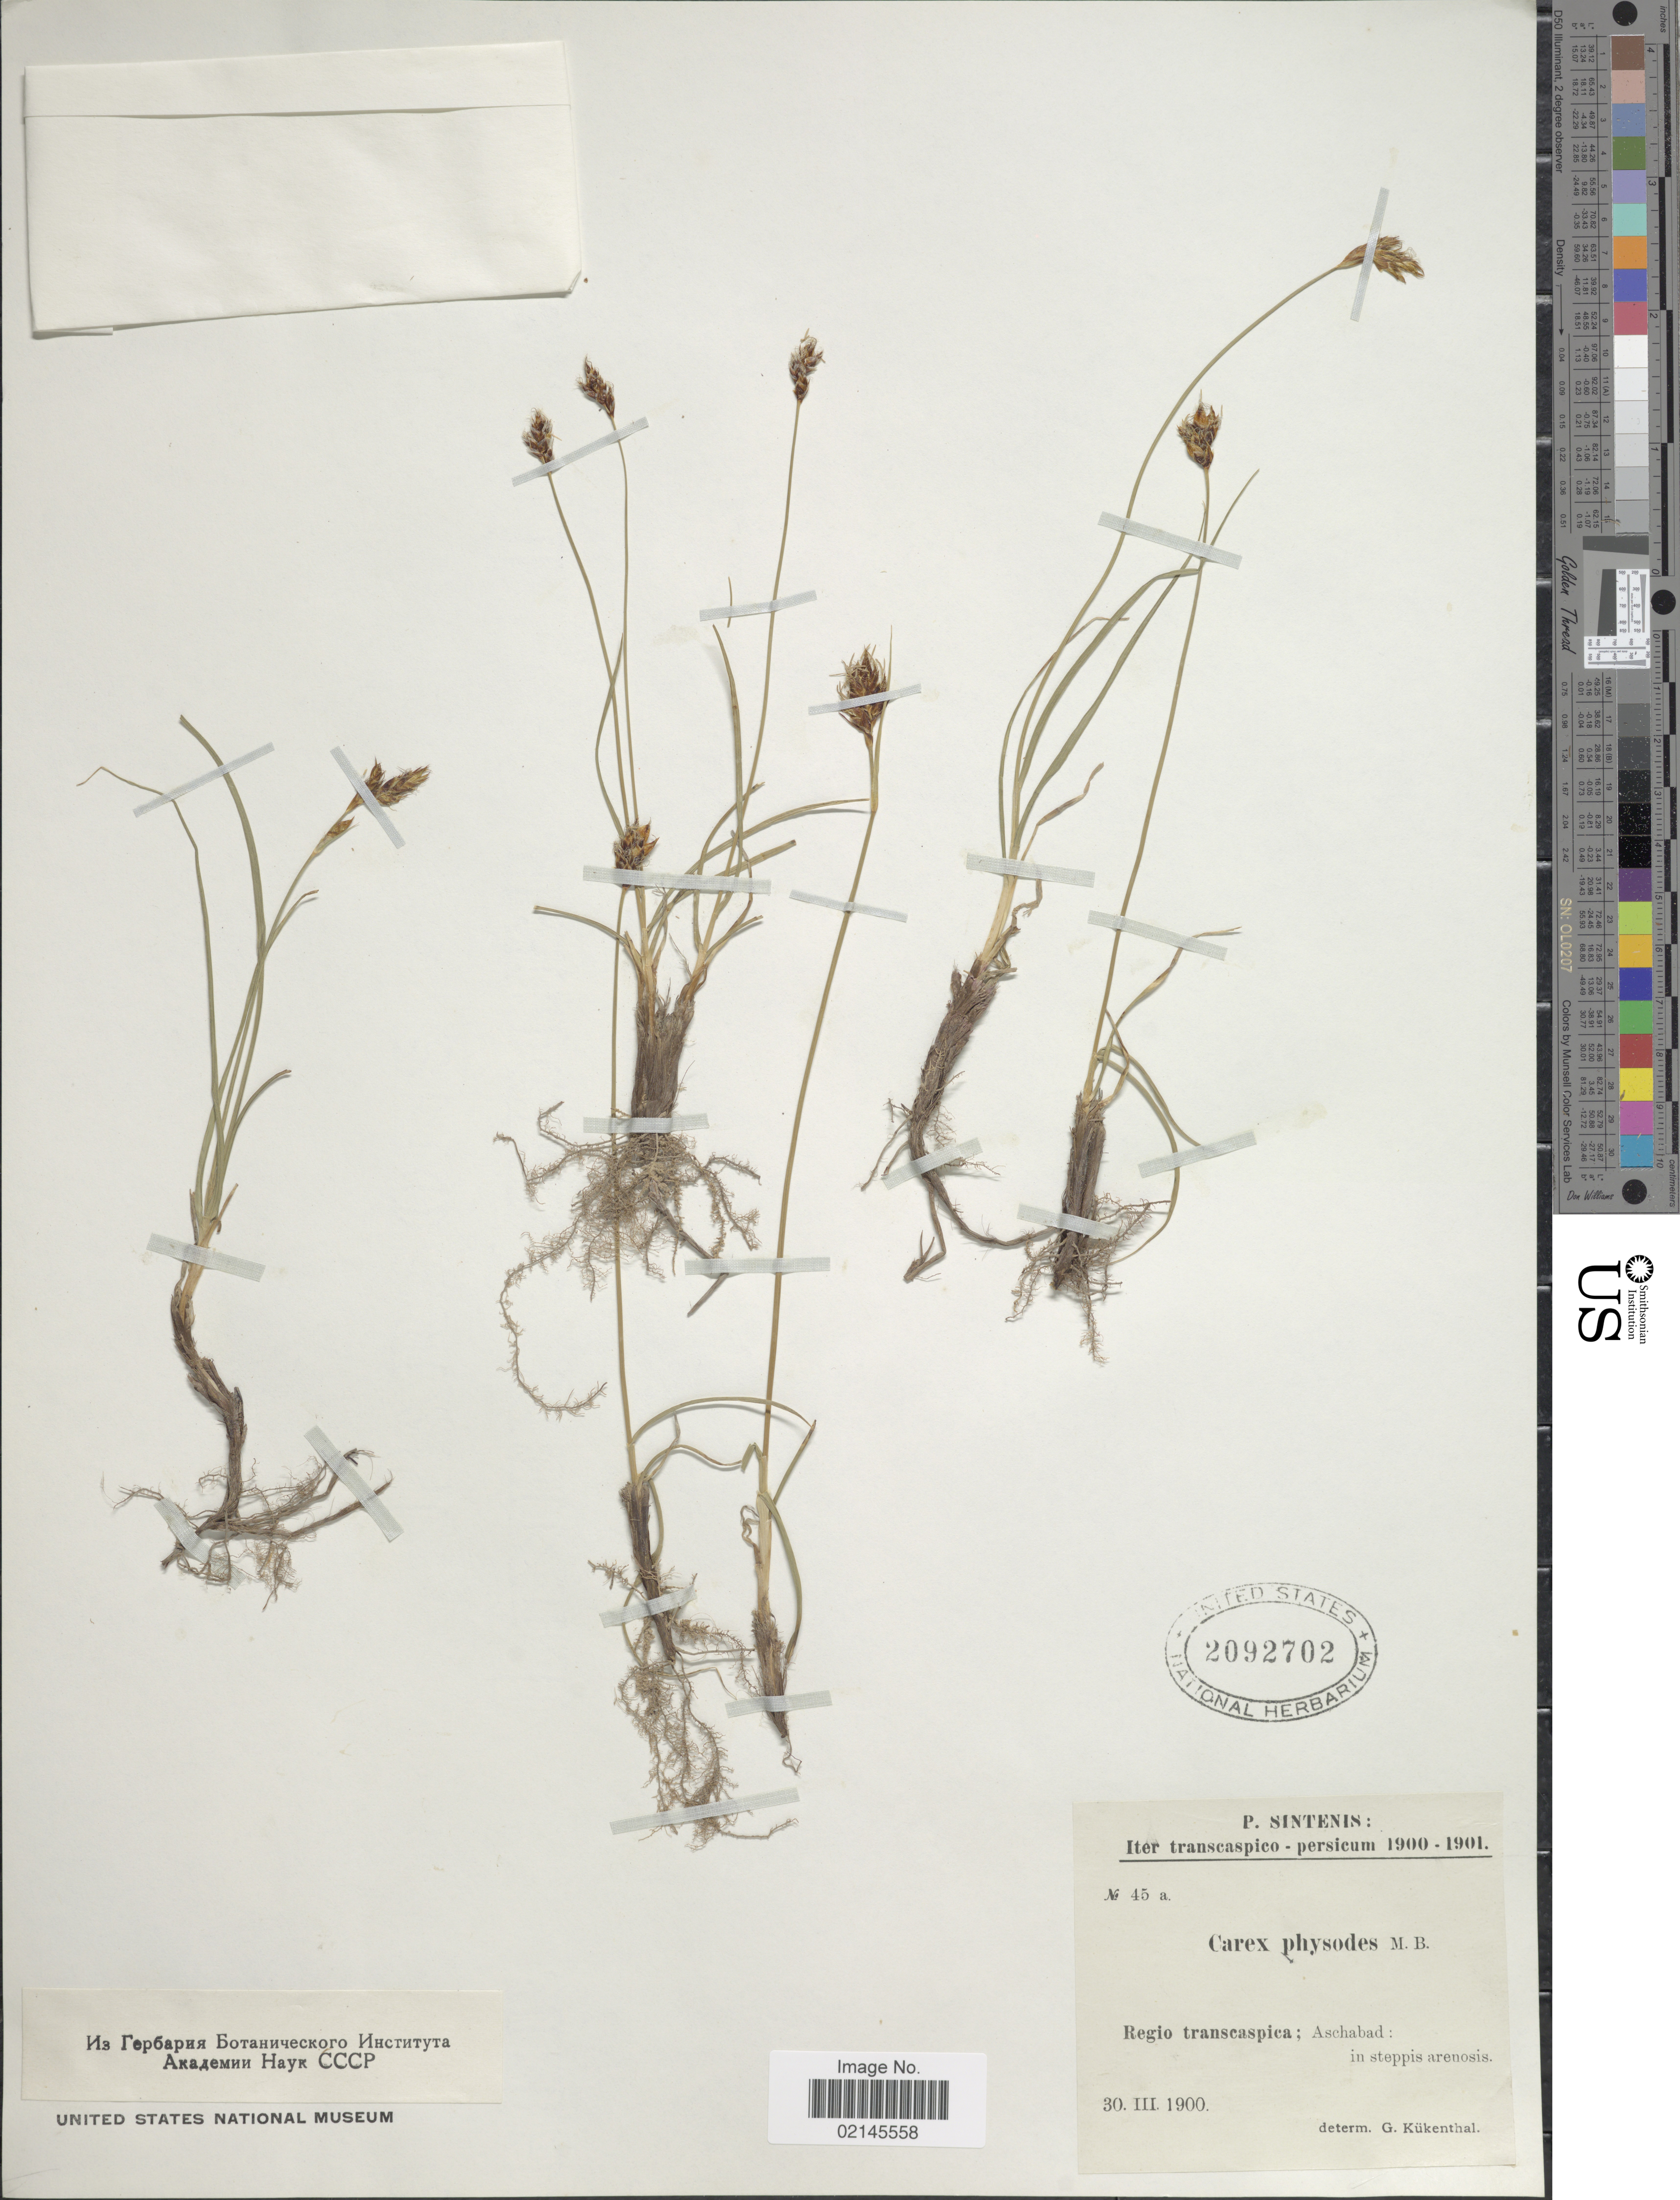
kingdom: Plantae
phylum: Tracheophyta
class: Liliopsida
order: Poales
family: Cyperaceae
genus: Carex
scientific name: Carex physodes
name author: M. Bieb.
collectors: P. Sintenis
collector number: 45a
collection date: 1900-03-30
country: Iran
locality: Transcaspico-persicum, Aschabad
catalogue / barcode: US 2092702